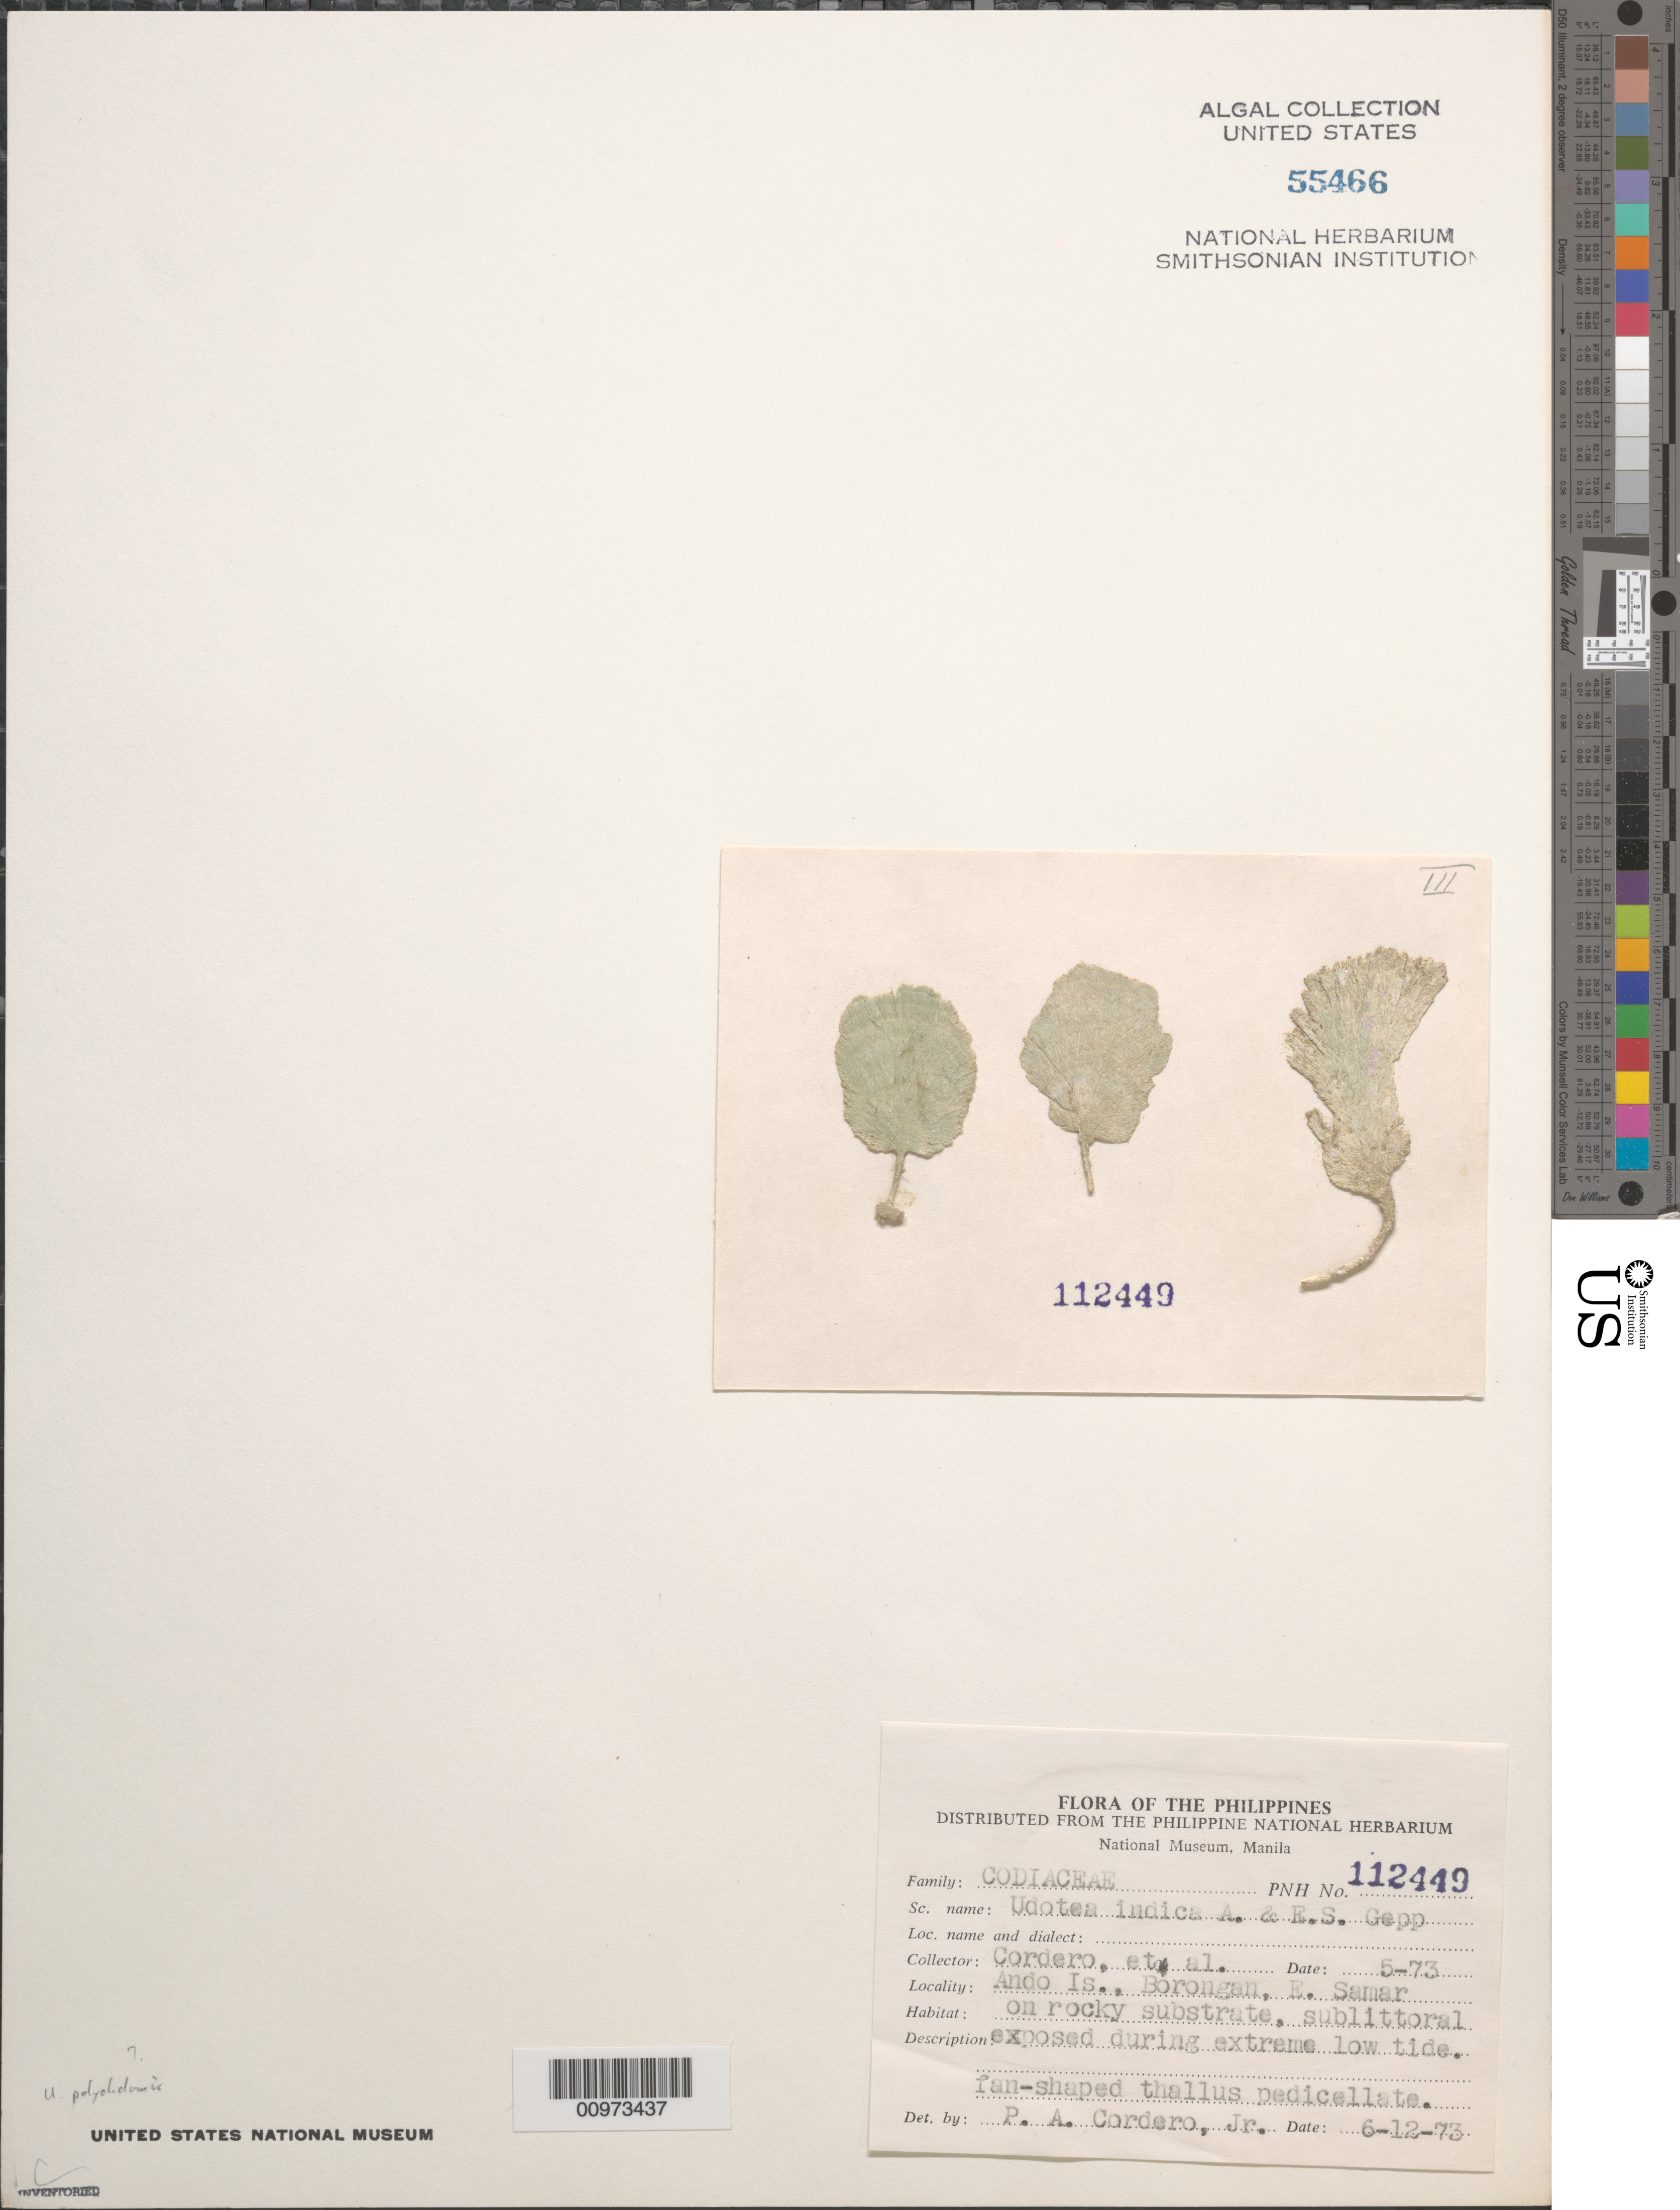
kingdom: Plantae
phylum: Chlorophyta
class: Ulvophyceae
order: Bryopsidales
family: Udoteaceae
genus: Udotea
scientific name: Udotea indica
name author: A. Gepp & E. Gepp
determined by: Cordero, P. A., Jr.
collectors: P. A. Cordero et al.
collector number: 112449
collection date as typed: May 1973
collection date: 1973-05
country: Philippines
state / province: Eastern Visayas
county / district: Eastern Samar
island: Samar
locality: Ando Island, Borongan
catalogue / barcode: US 55466